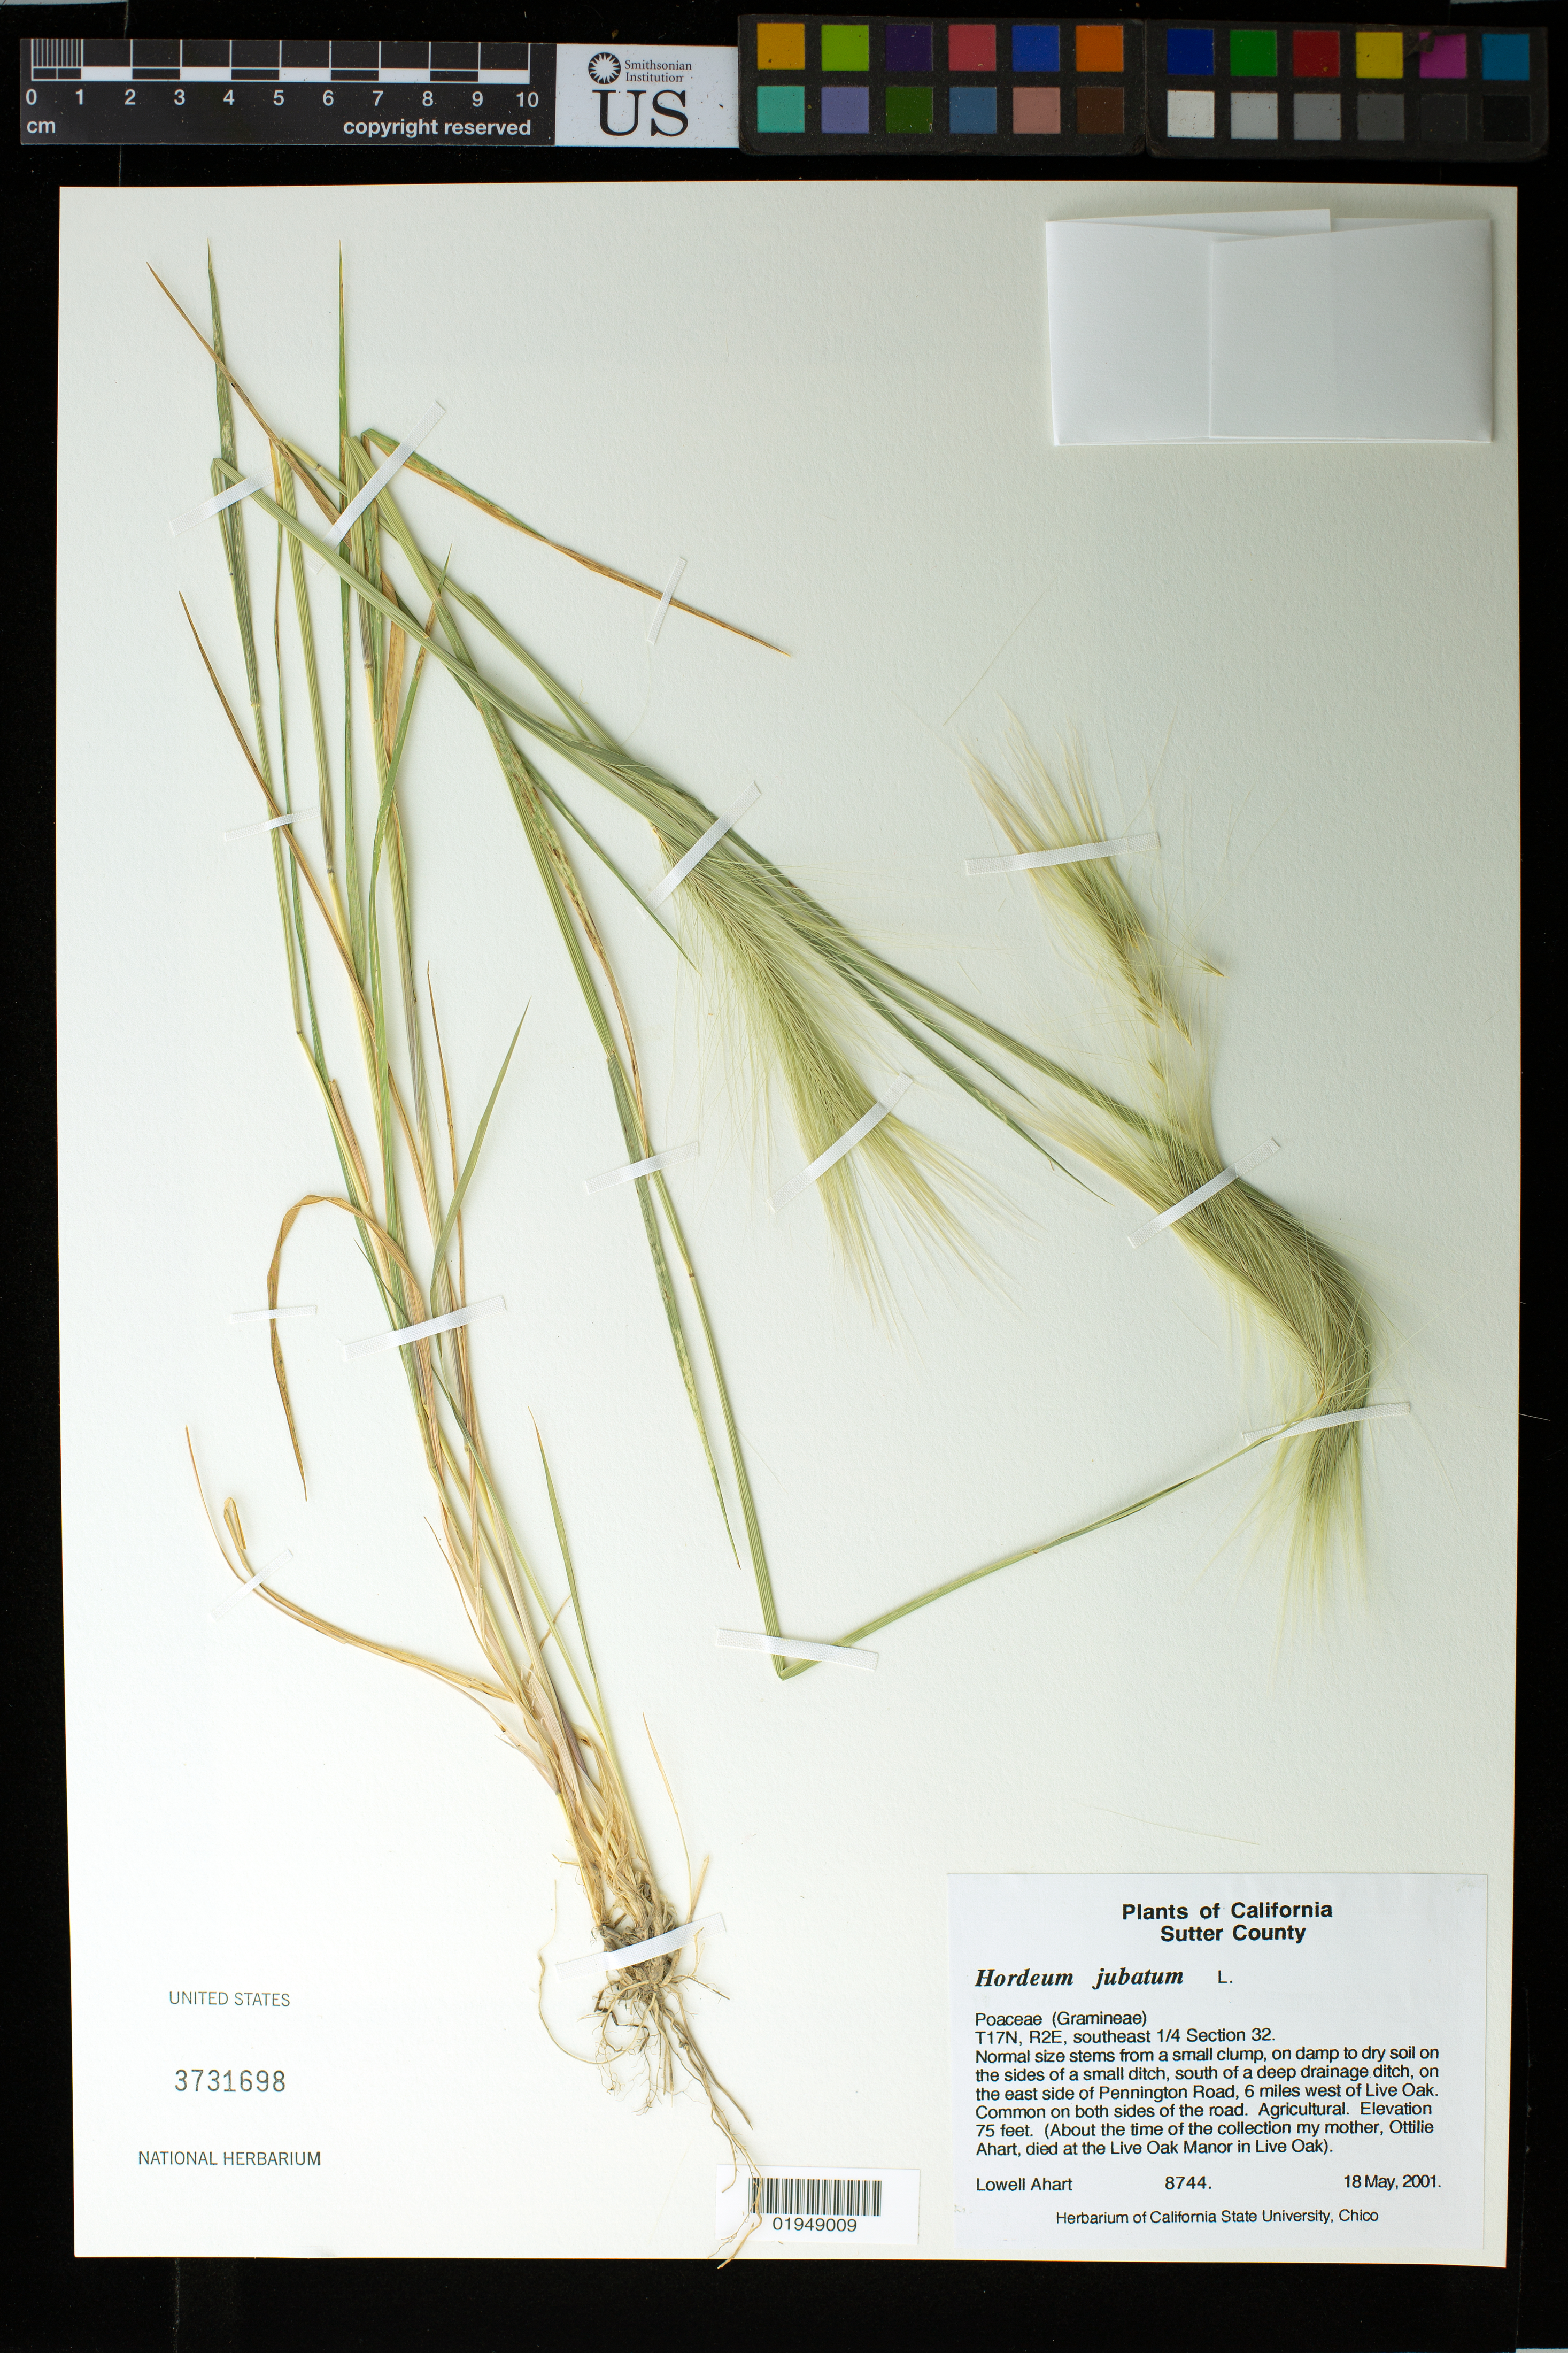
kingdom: Plantae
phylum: Tracheophyta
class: Liliopsida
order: Poales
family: Poaceae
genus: Hordeum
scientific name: Hordeum jubatum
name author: L.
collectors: L. Ahart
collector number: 8744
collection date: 2001-05-18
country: United States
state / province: California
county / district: Sutter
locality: East side of Pennington Road, 6 miles west of Live Oak. T17N, R2E, southeast 1/4 Section 32.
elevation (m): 23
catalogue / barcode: US 3731698